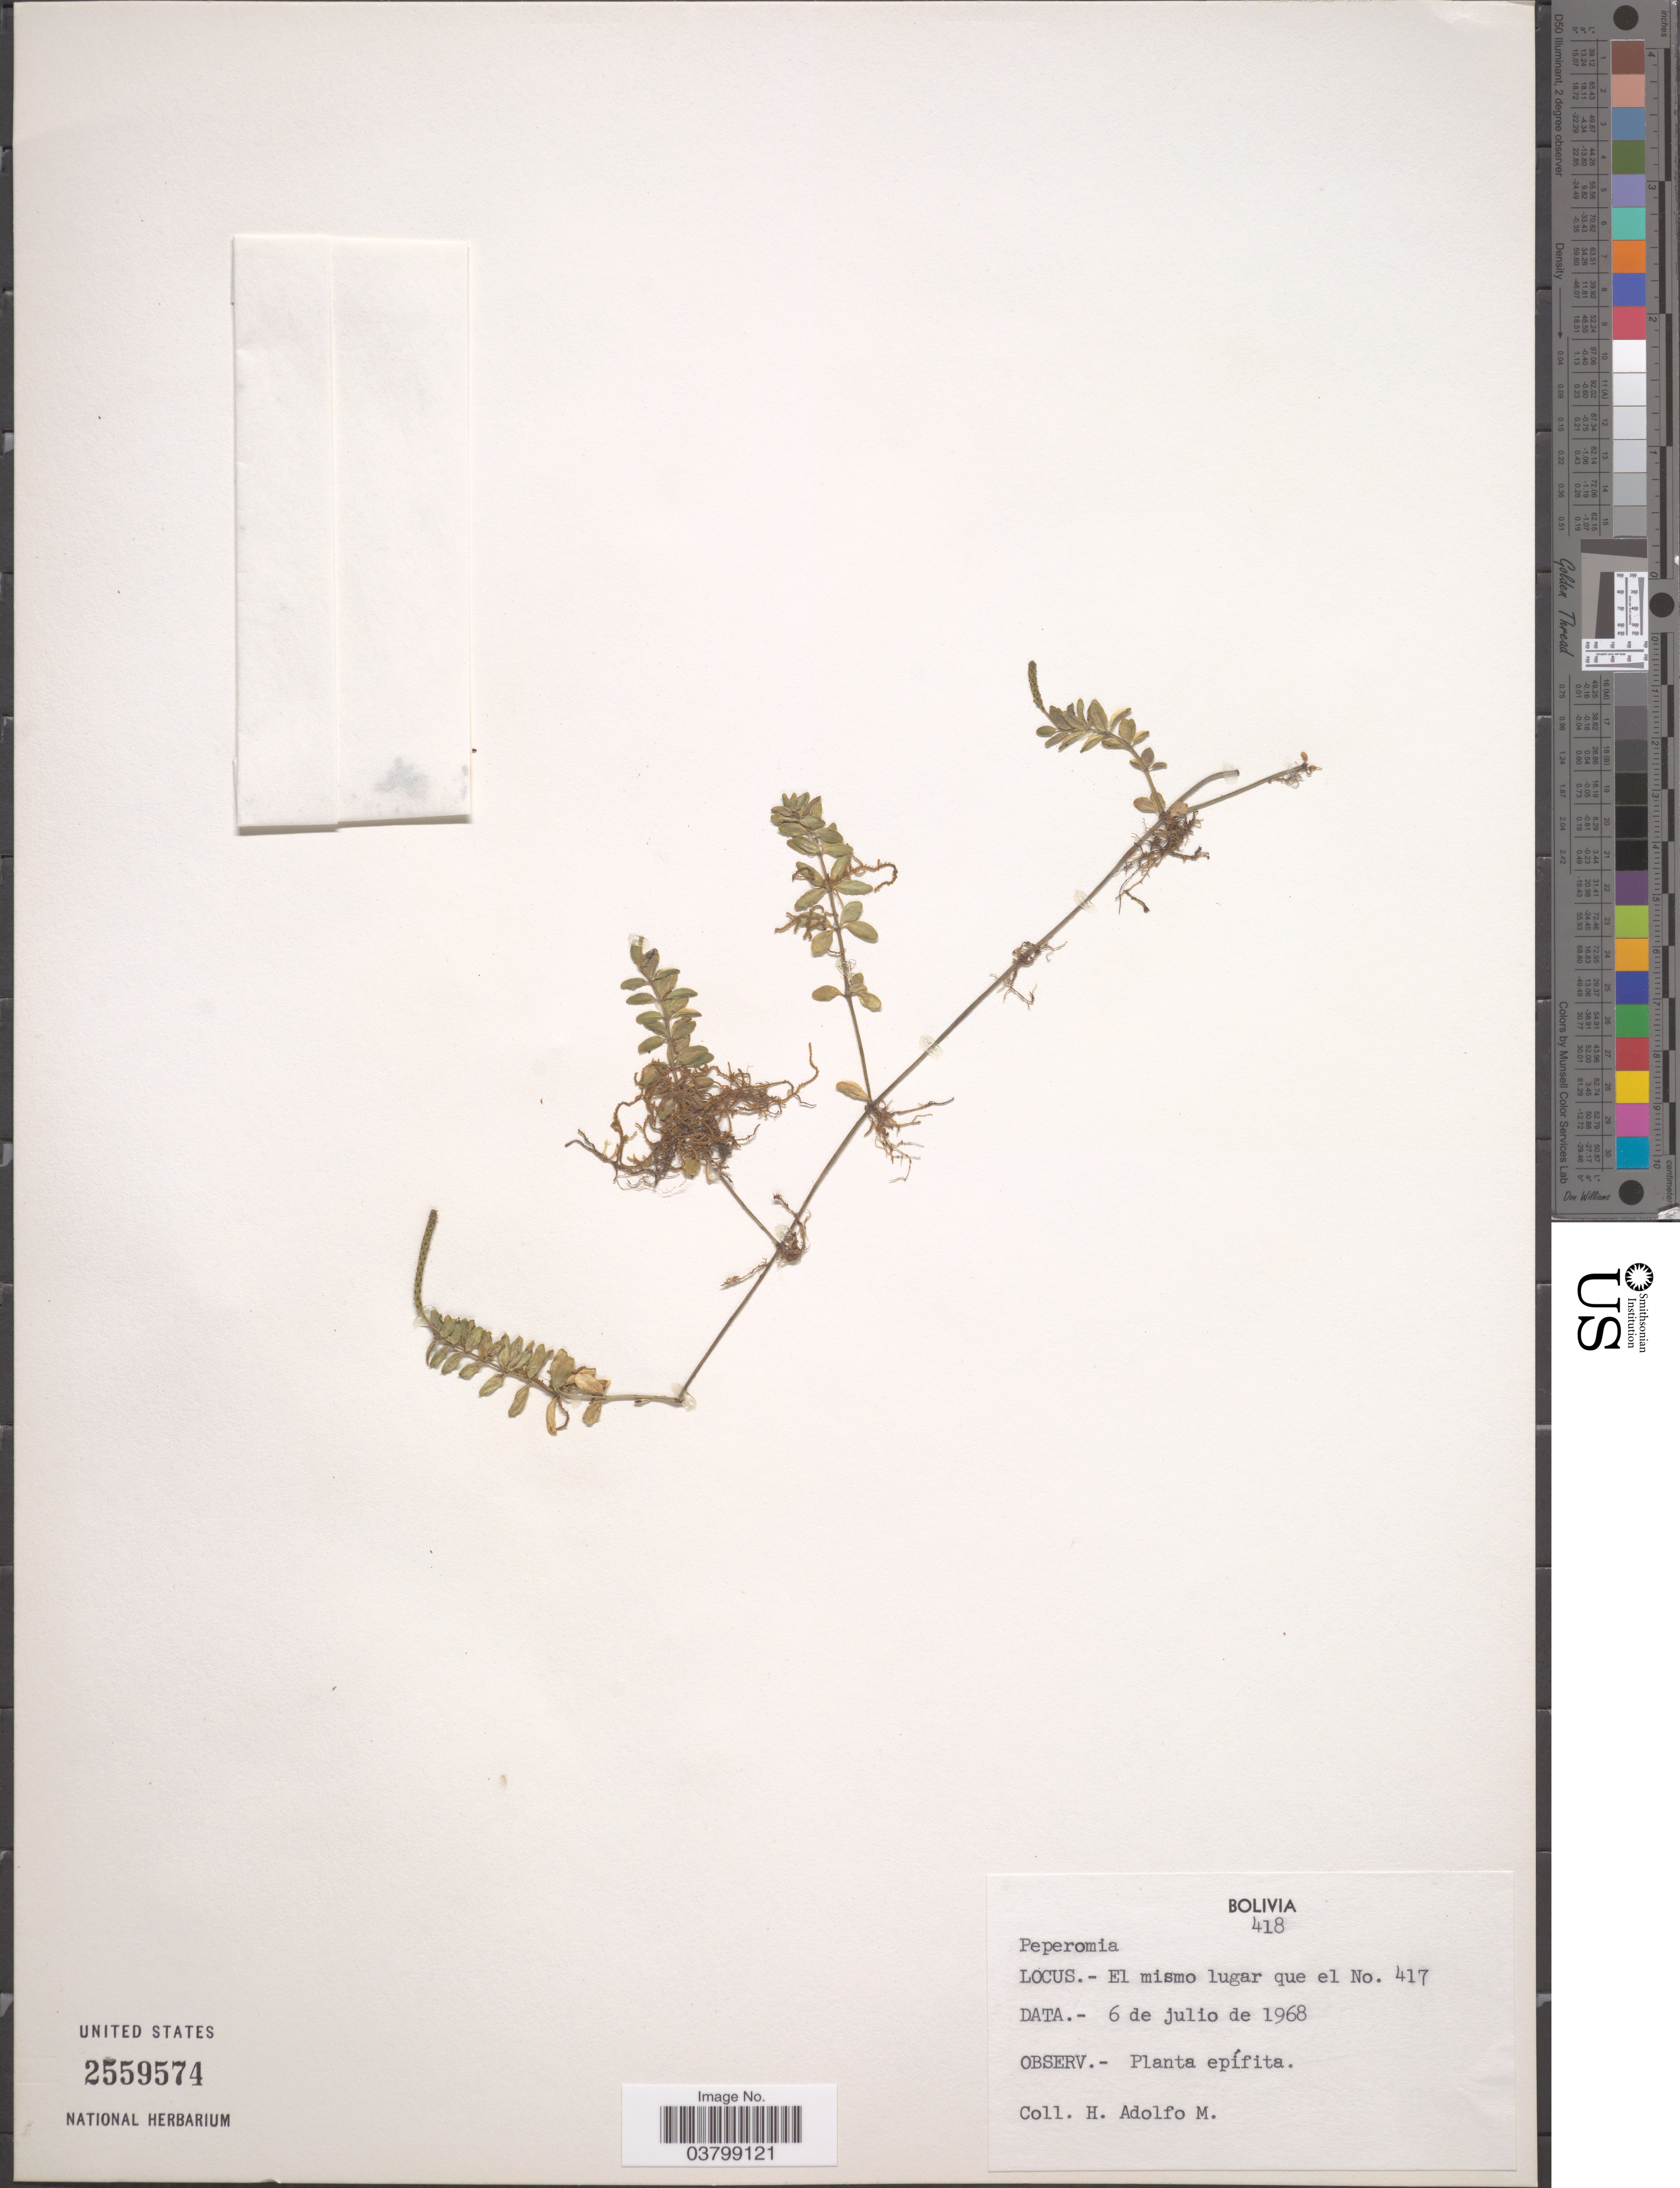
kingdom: Plantae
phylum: Tracheophyta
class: Magnoliopsida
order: Piperales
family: Piperaceae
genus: Peperomia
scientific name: Peperomia sp.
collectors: H. Adolfo M.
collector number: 418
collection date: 1968-07-06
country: Bolivia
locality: El mismo lugar que el No. 417.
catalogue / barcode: US 2559574